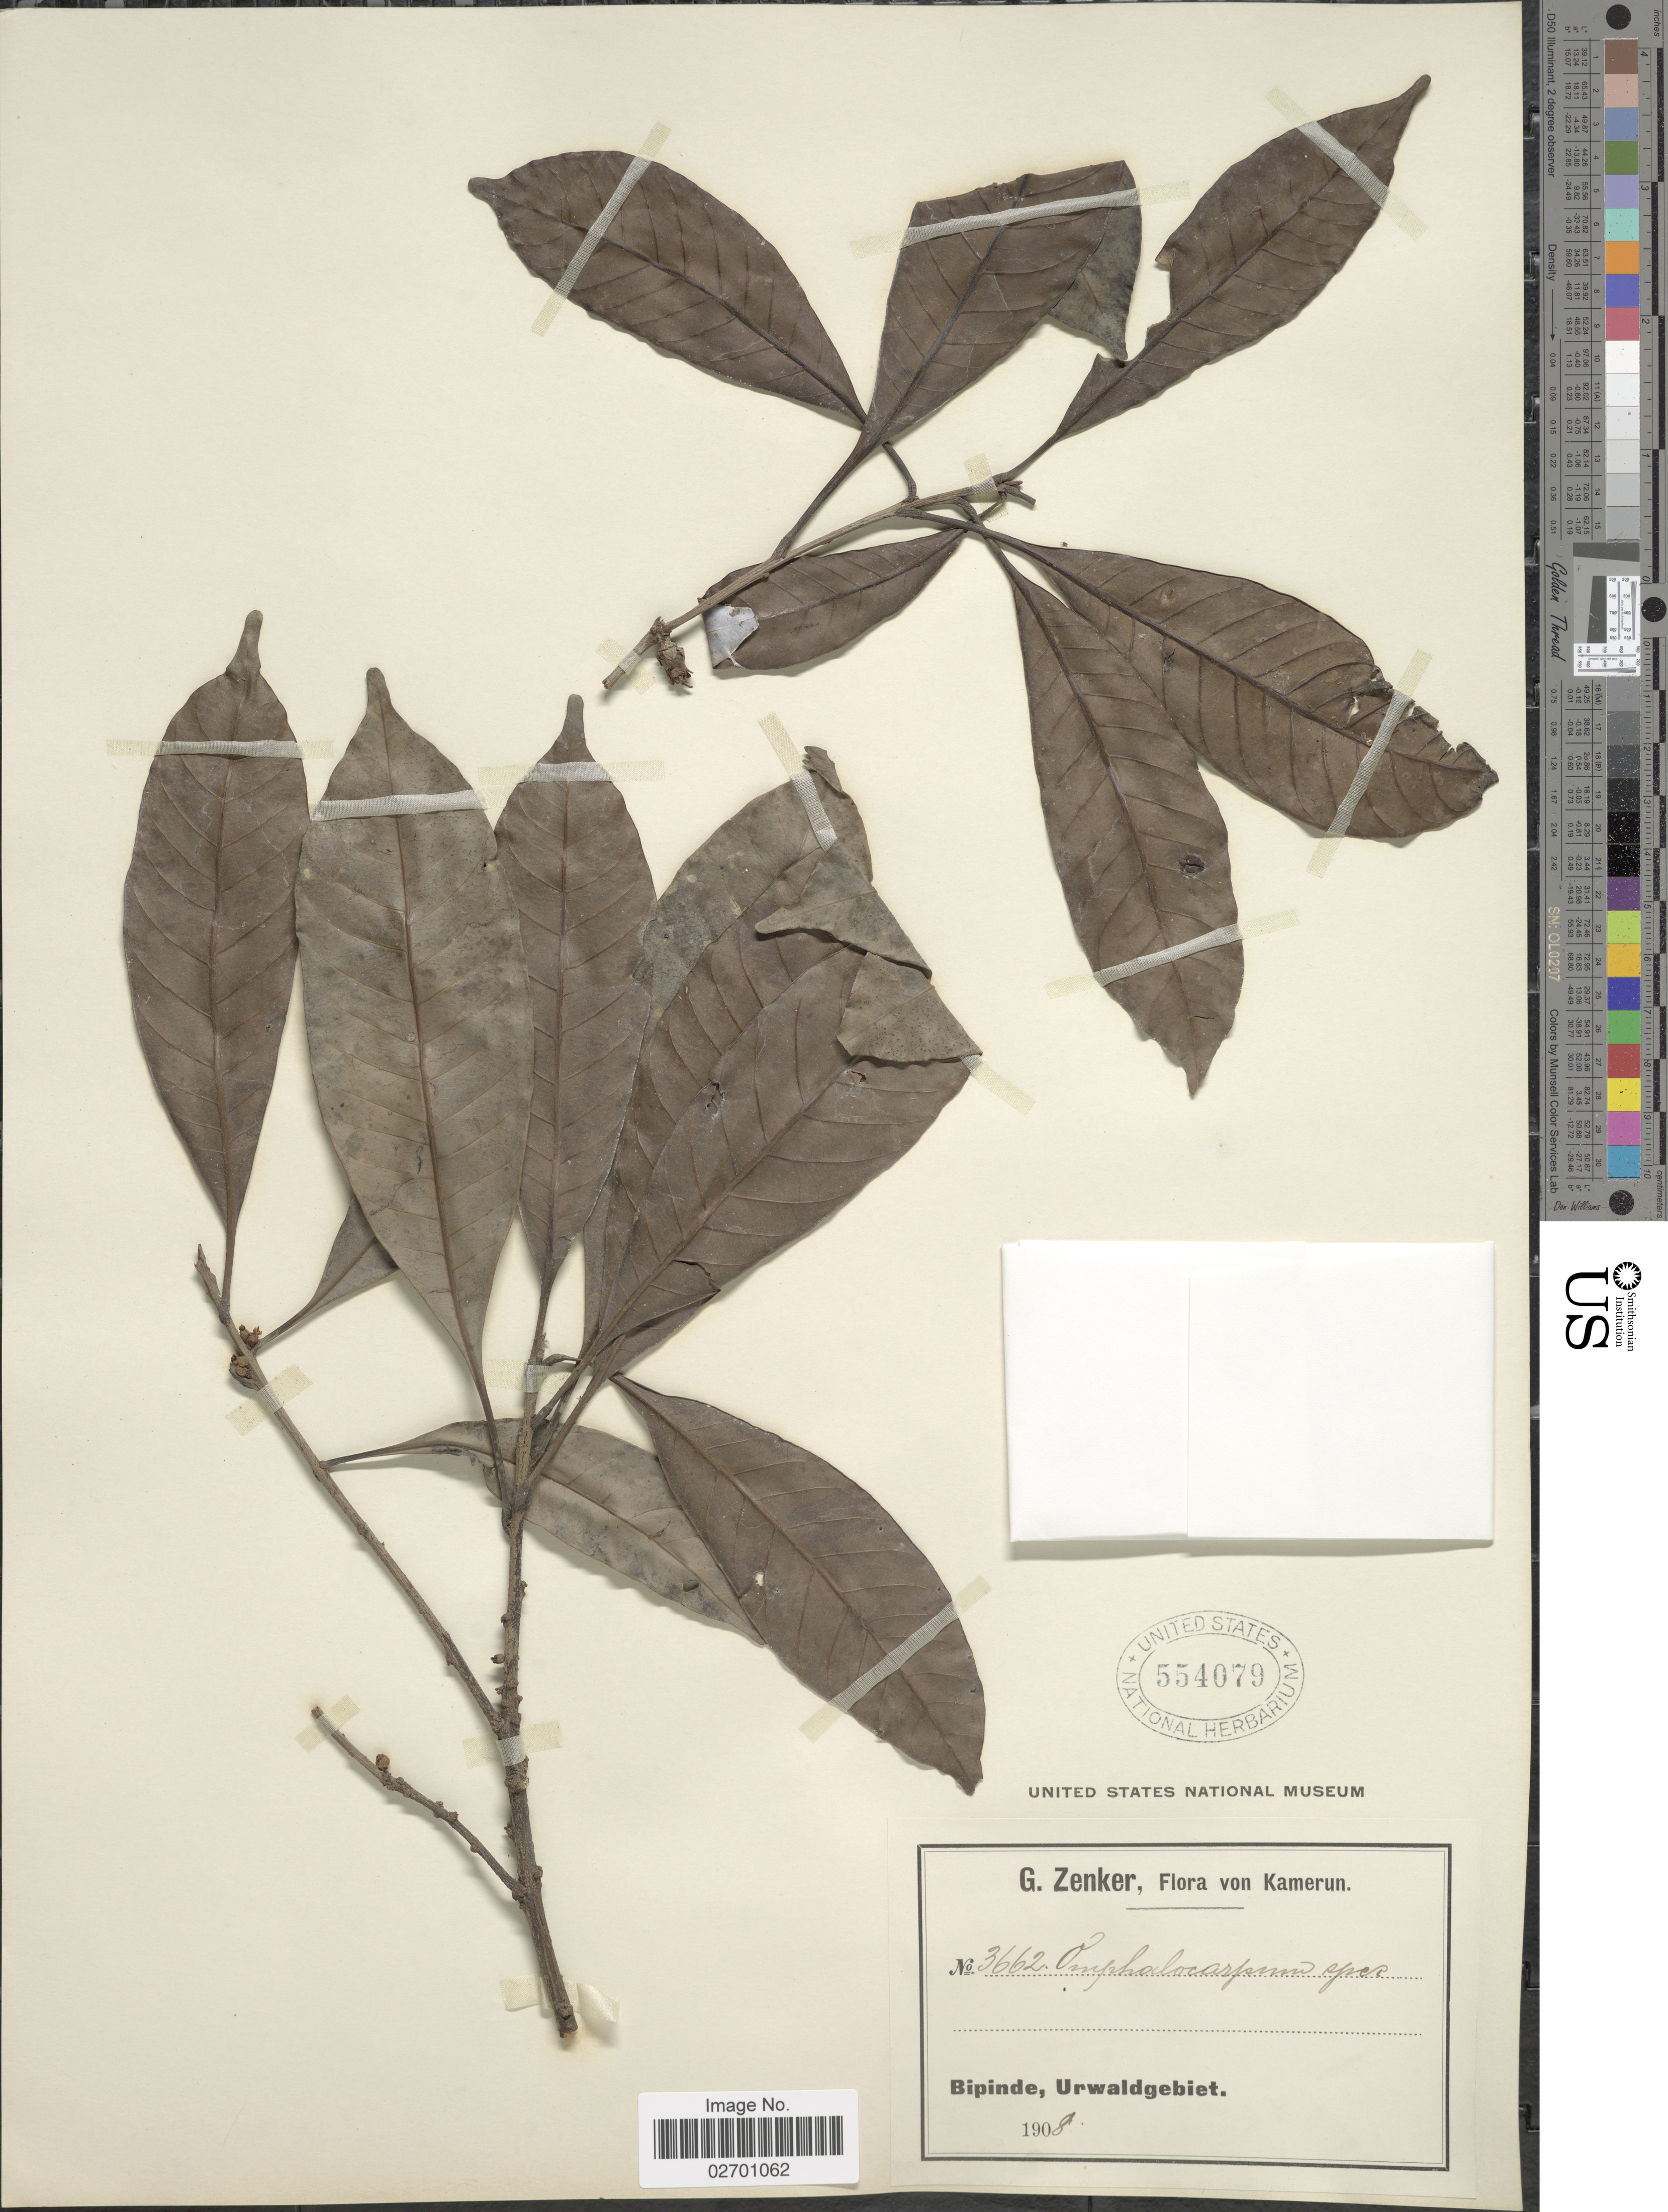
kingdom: Plantae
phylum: Tracheophyta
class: Magnoliopsida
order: Ericales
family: Sapotaceae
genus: Omphalocarpum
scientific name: Omphalocarpum sp.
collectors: G. A. Zenker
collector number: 3662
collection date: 1908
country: Cameroon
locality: Bipinde, Urwaldgebiet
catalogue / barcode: US 554079